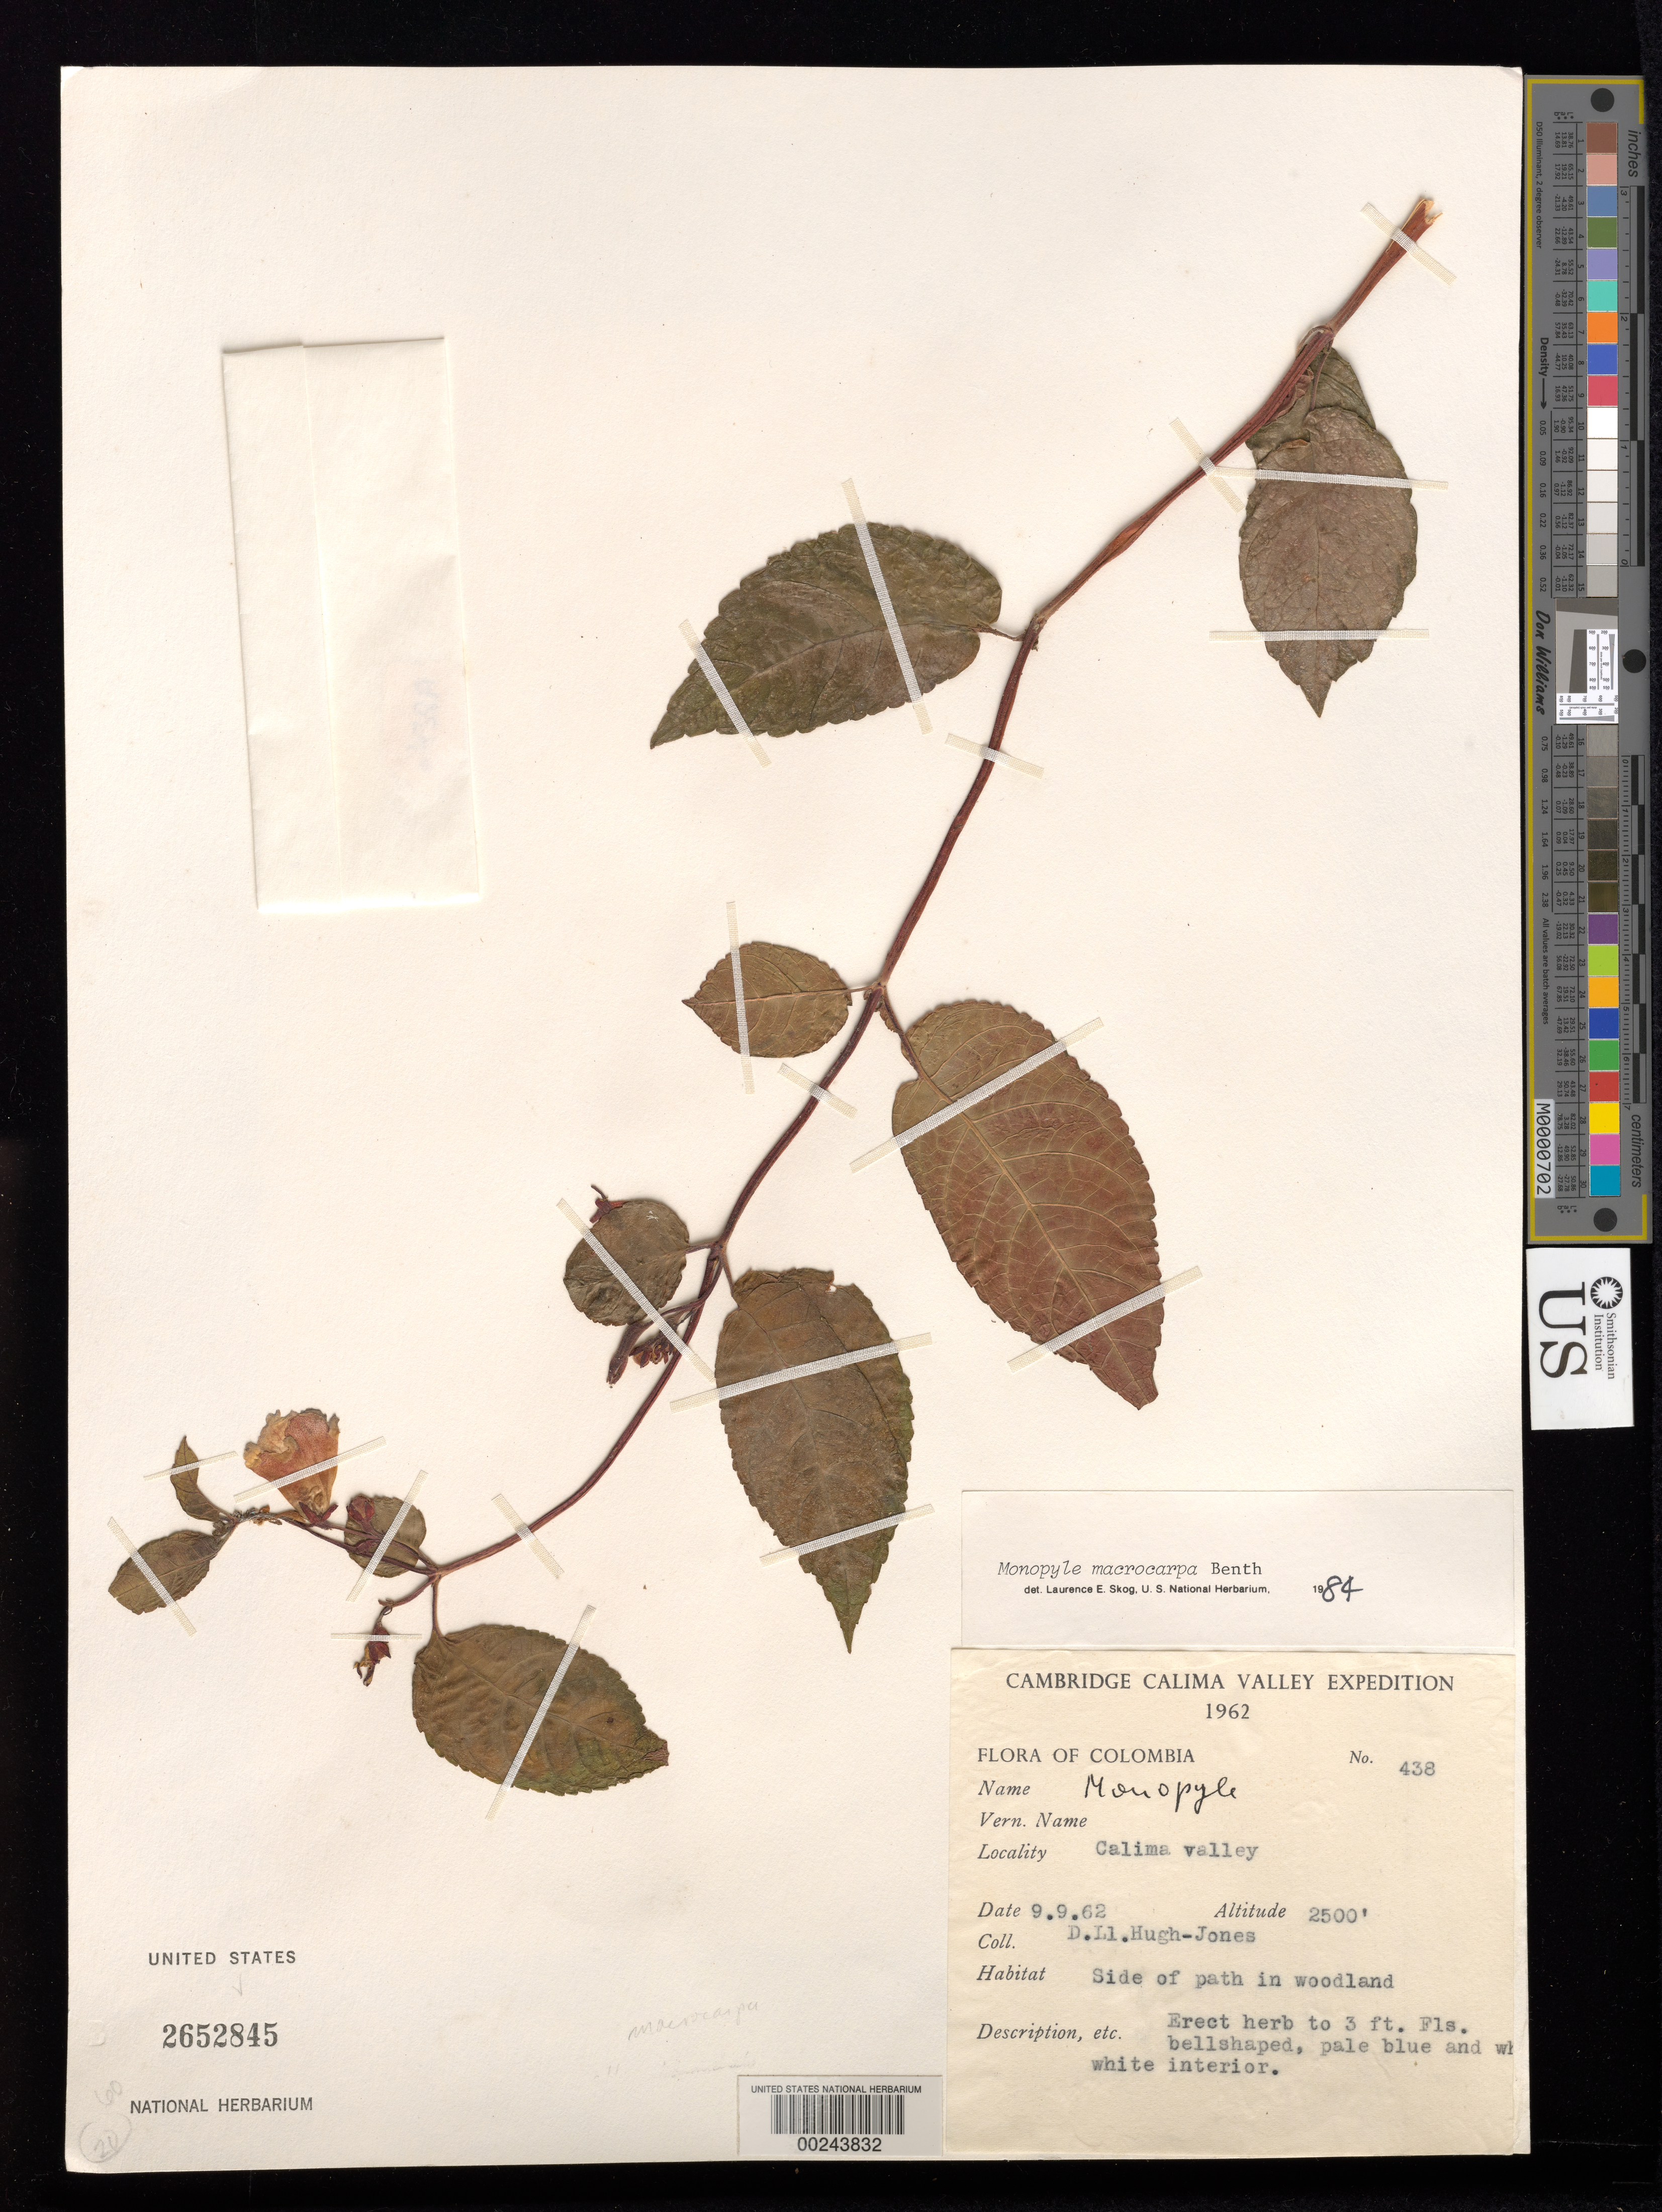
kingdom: Plantae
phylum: Tracheophyta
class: Magnoliopsida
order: Lamiales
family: Gesneriaceae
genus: Monopyle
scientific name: Monopyle macrocarpa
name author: Benth.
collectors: D. Hugh-Jones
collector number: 438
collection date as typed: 09 Sep 1962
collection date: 1962-09-09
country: Colombia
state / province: Valle del Cauca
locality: Calima Valley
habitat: Side of path in woodland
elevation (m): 762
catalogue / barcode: US 2652845